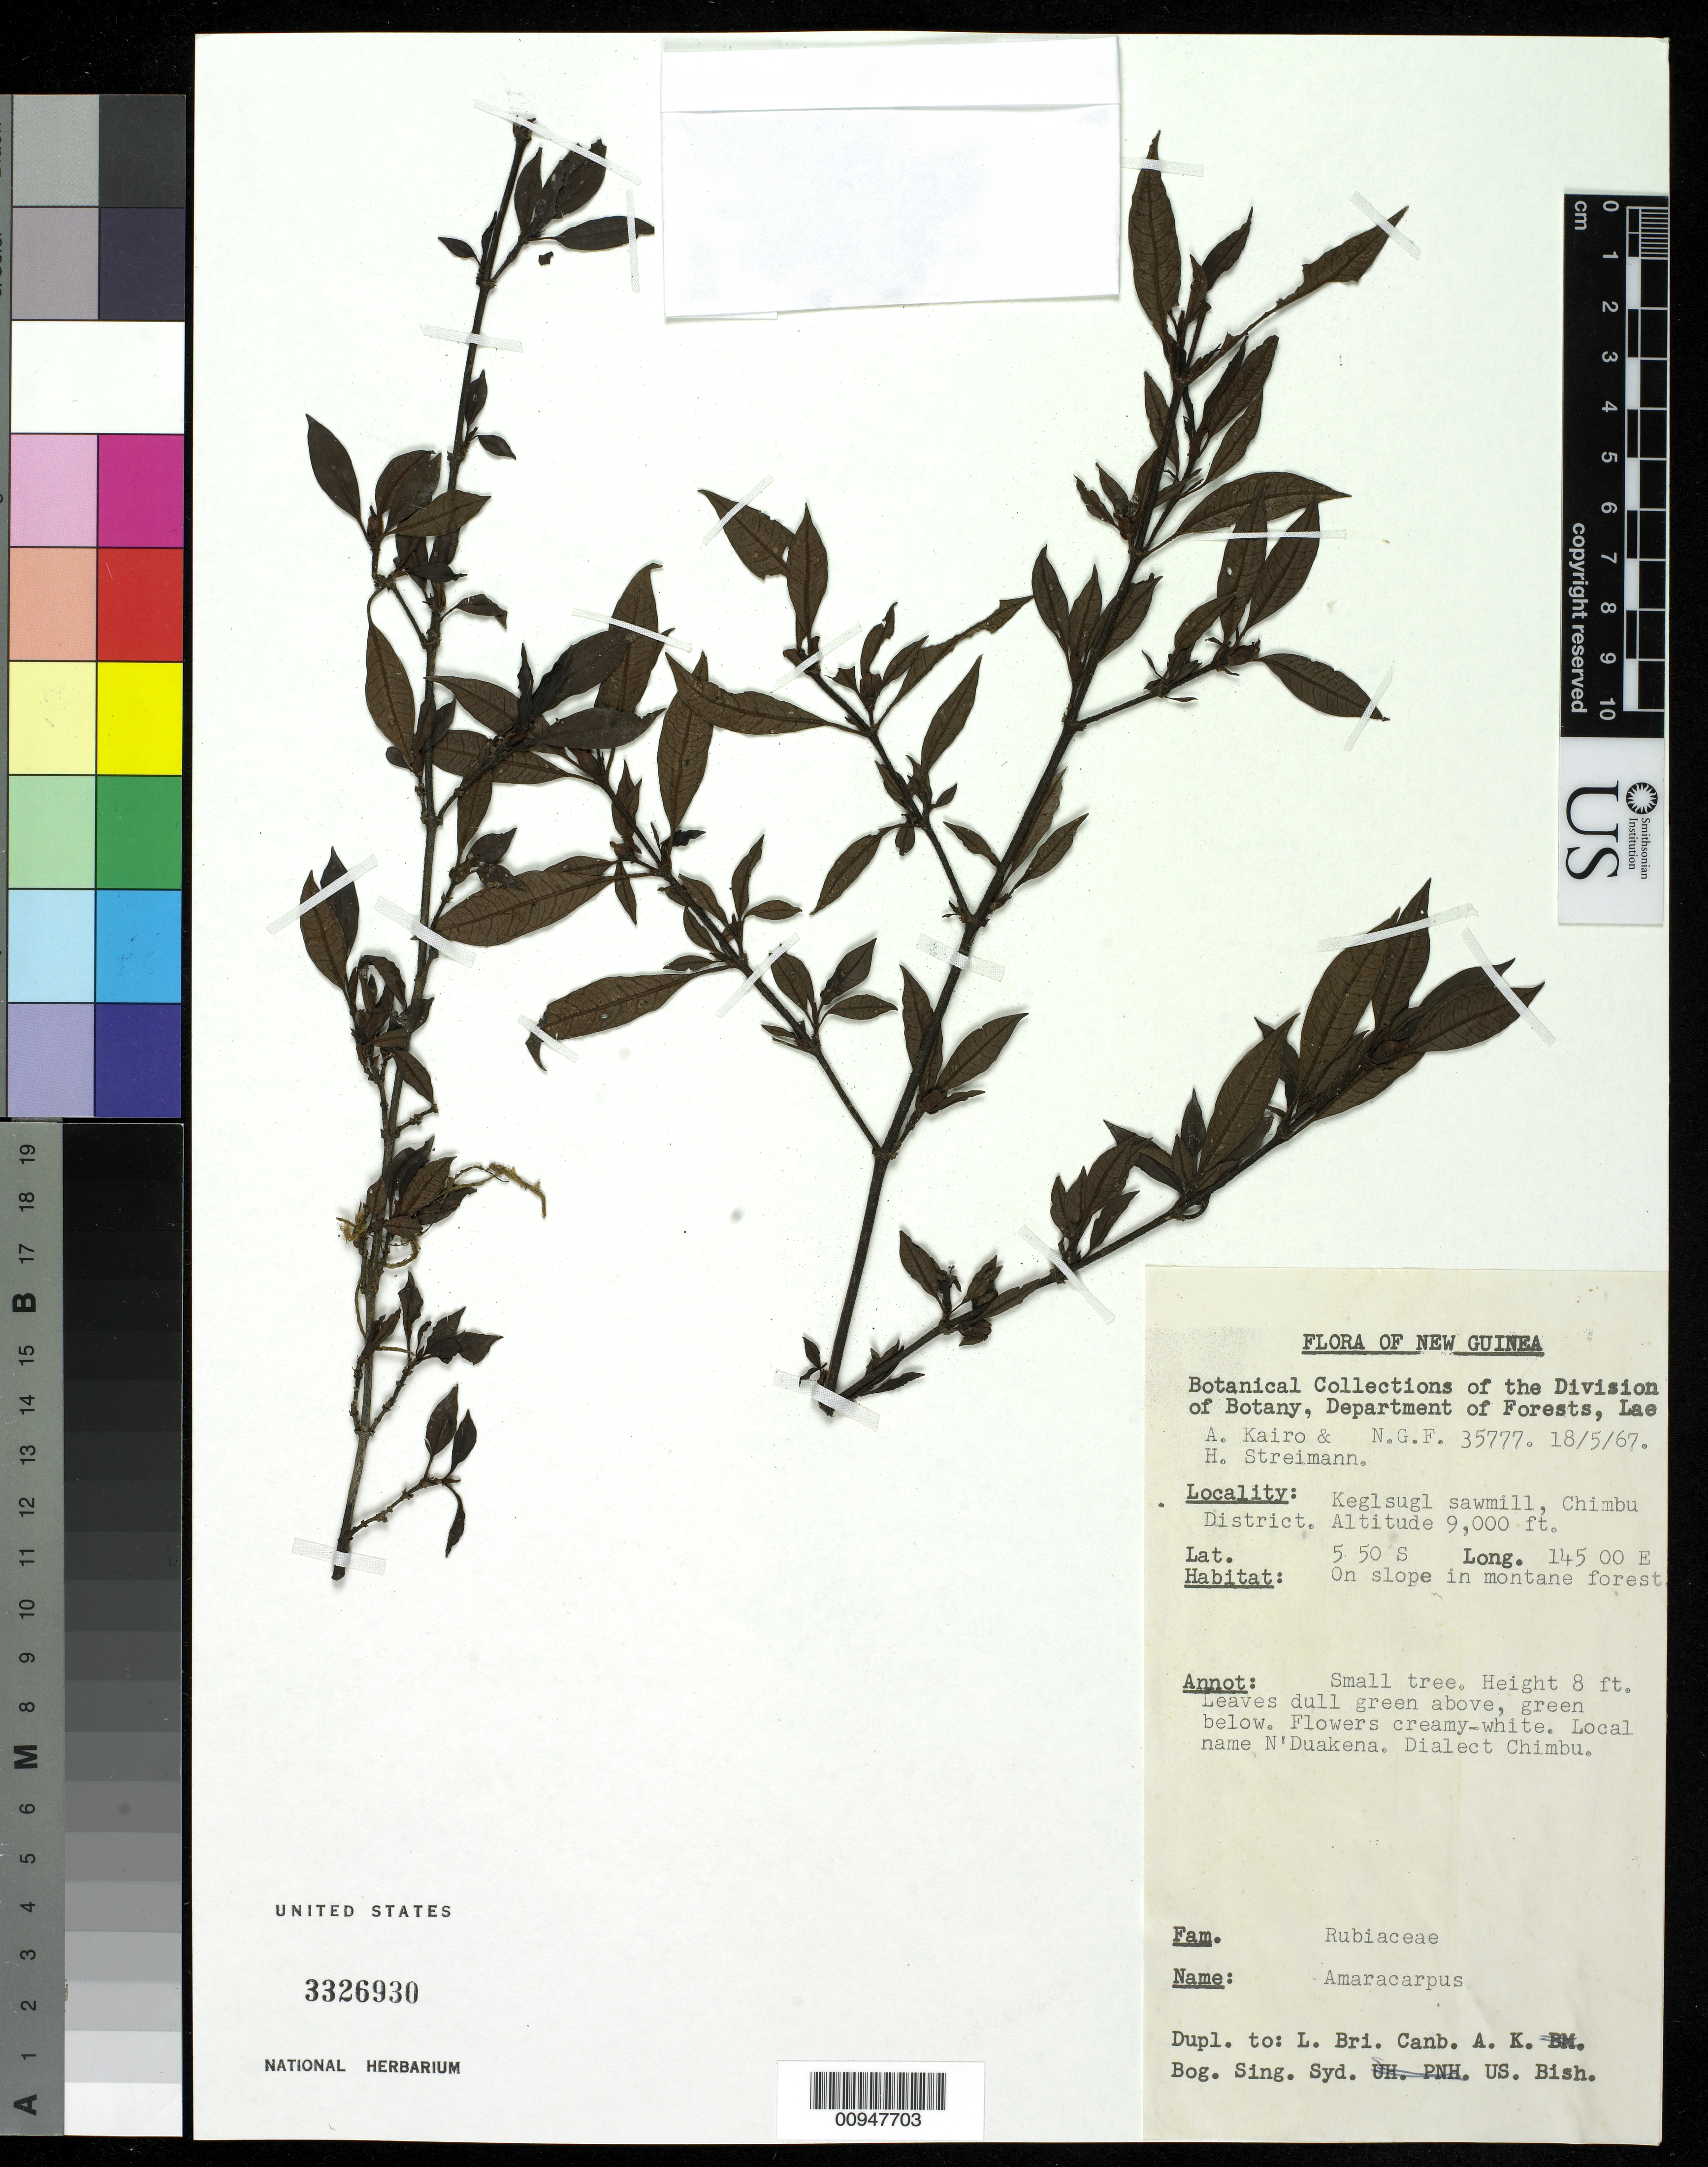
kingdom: Plantae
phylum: Tracheophyta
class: Magnoliopsida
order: Gentianales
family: Rubiaceae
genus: Amaracarpus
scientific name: Amaracarpus sp.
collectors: A. Kairo & H. Streimann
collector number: NGF 35777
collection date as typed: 18 May 1967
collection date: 1967-05-18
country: Papua New Guinea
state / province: Chimbu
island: New Guinea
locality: Keglsugl sawmill, Chimbu district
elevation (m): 2743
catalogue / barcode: US 3326930